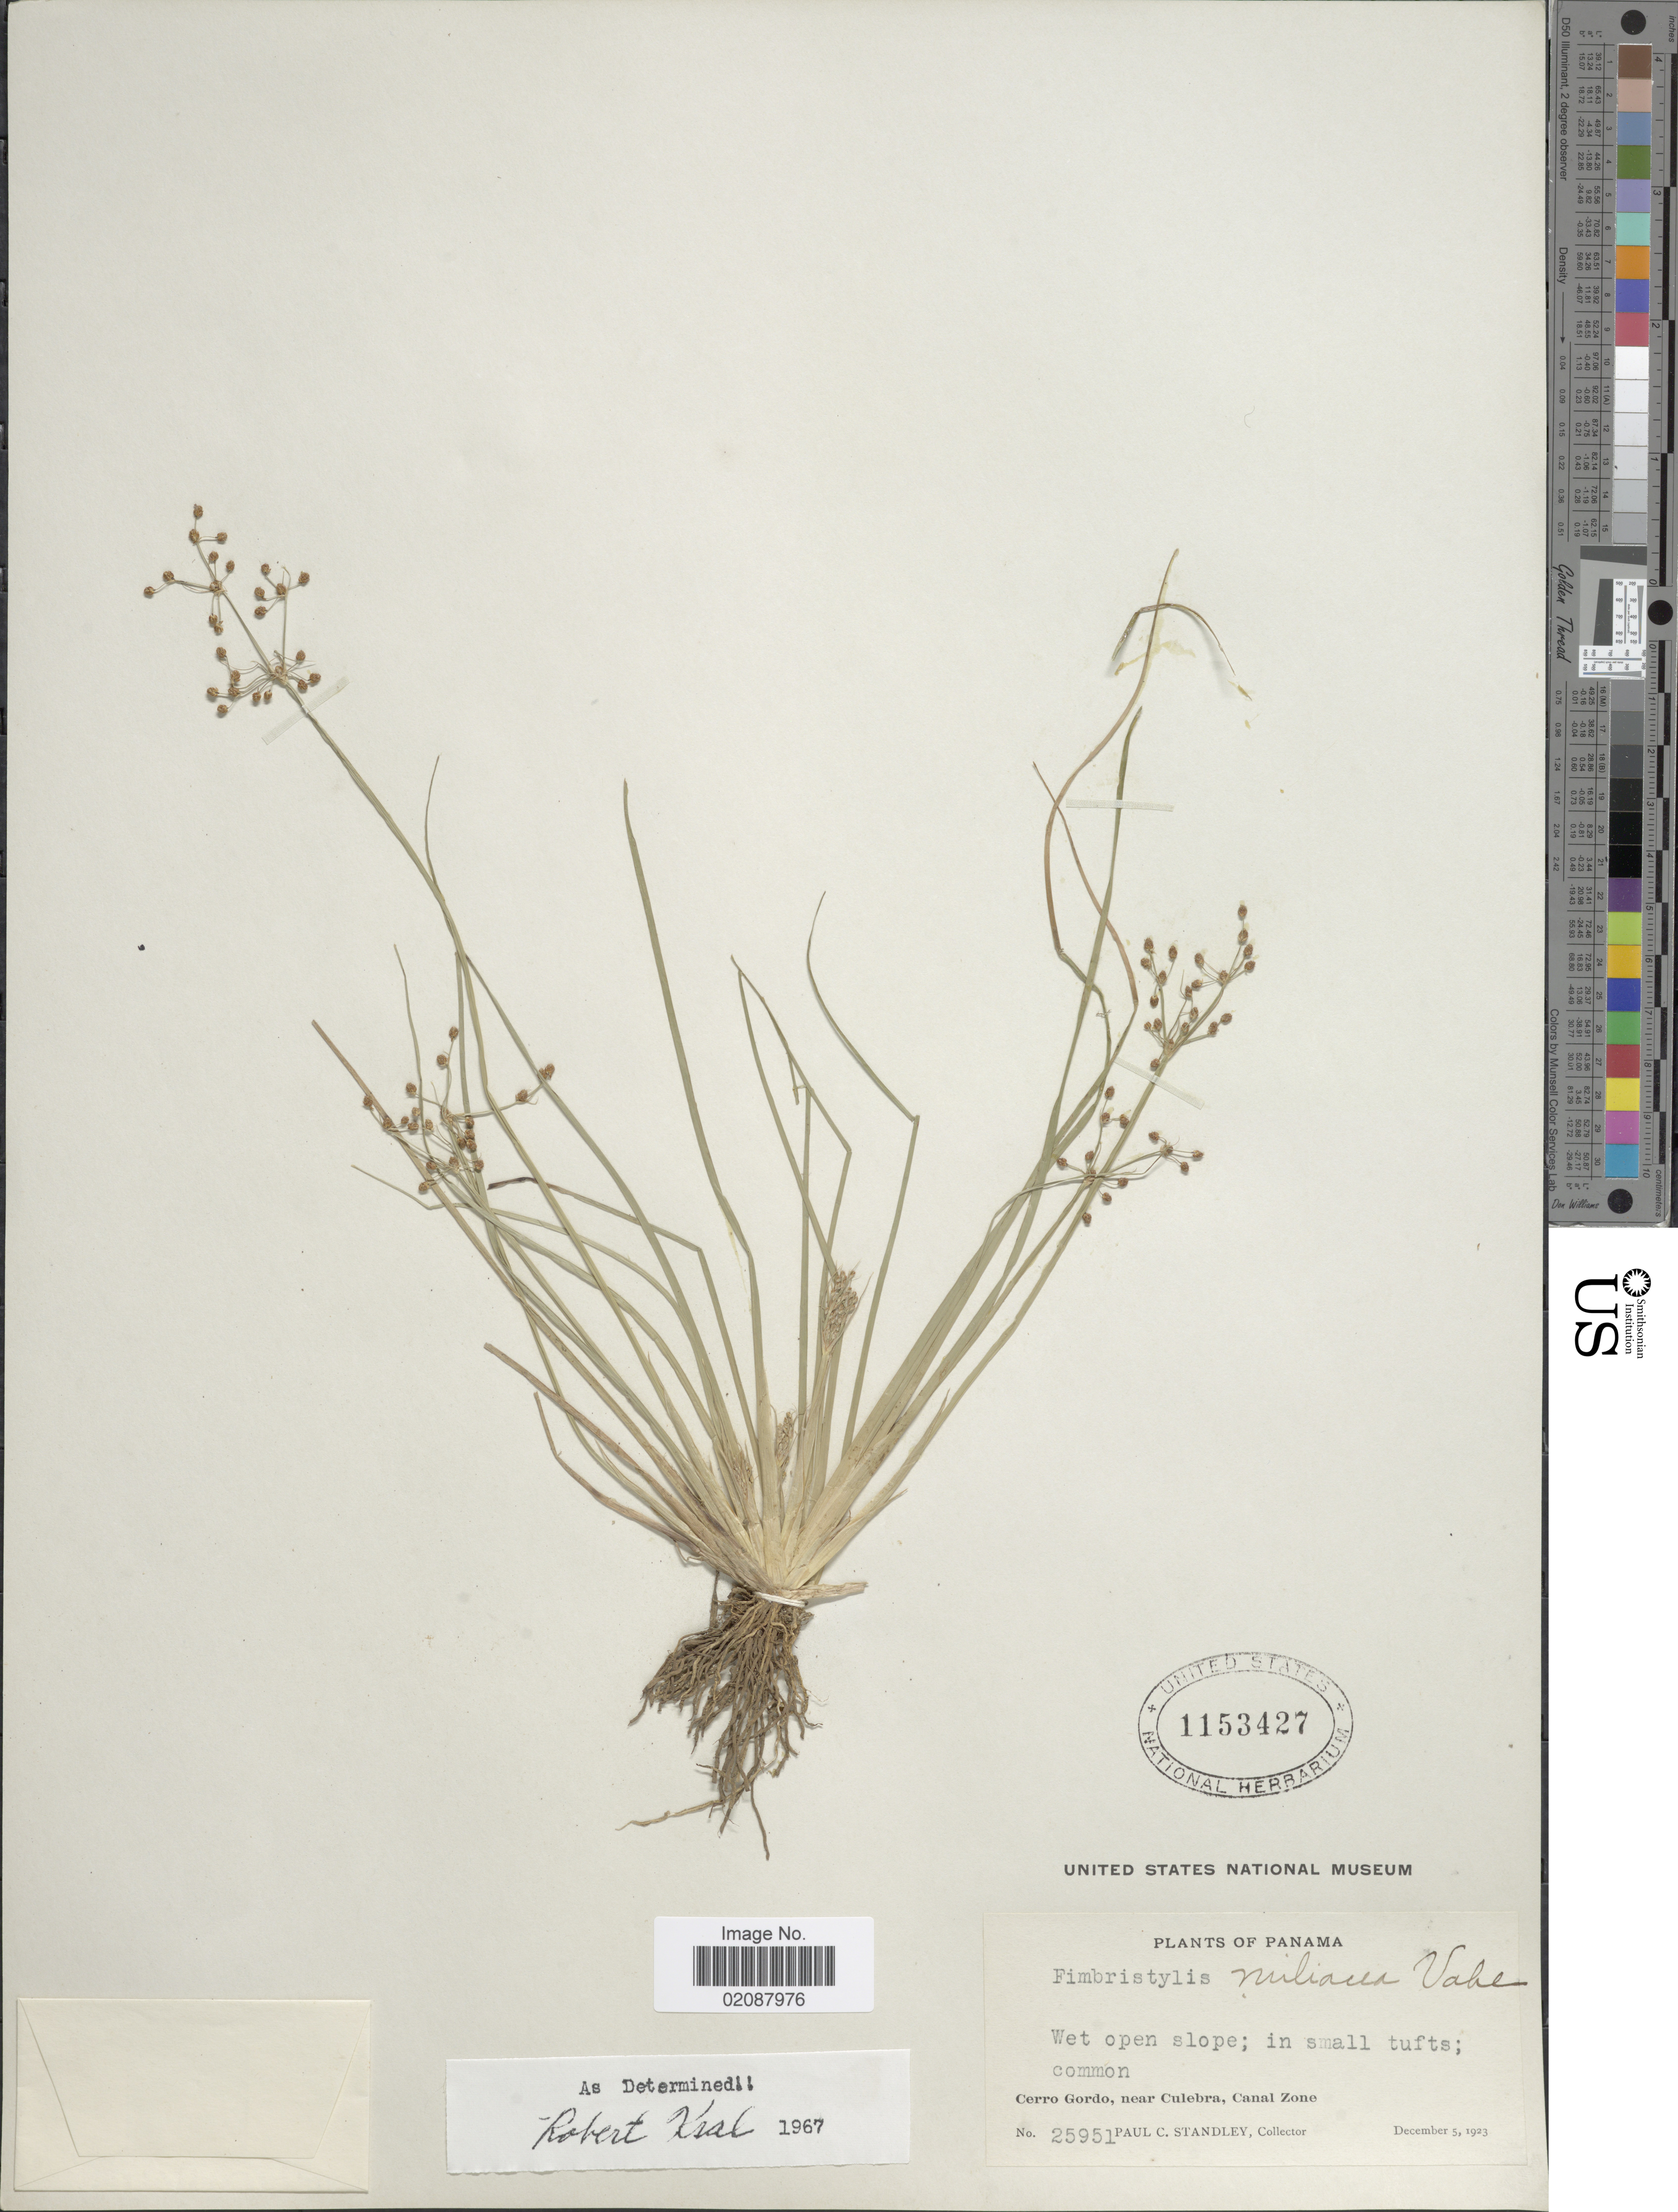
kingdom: Plantae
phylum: Tracheophyta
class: Liliopsida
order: Poales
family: Cyperaceae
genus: Fimbristylis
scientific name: Fimbristylis littoralis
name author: Gaudich.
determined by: Strong, M. T., (US), Smithsonian Institution - National Museum of Natural History (UNITED STATES)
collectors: P. C. Standley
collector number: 25951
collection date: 1923-12-05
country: Panama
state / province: Colón / Panamá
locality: Cerro Gordo, near Culebra, Canal Zone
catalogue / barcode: US 1153427